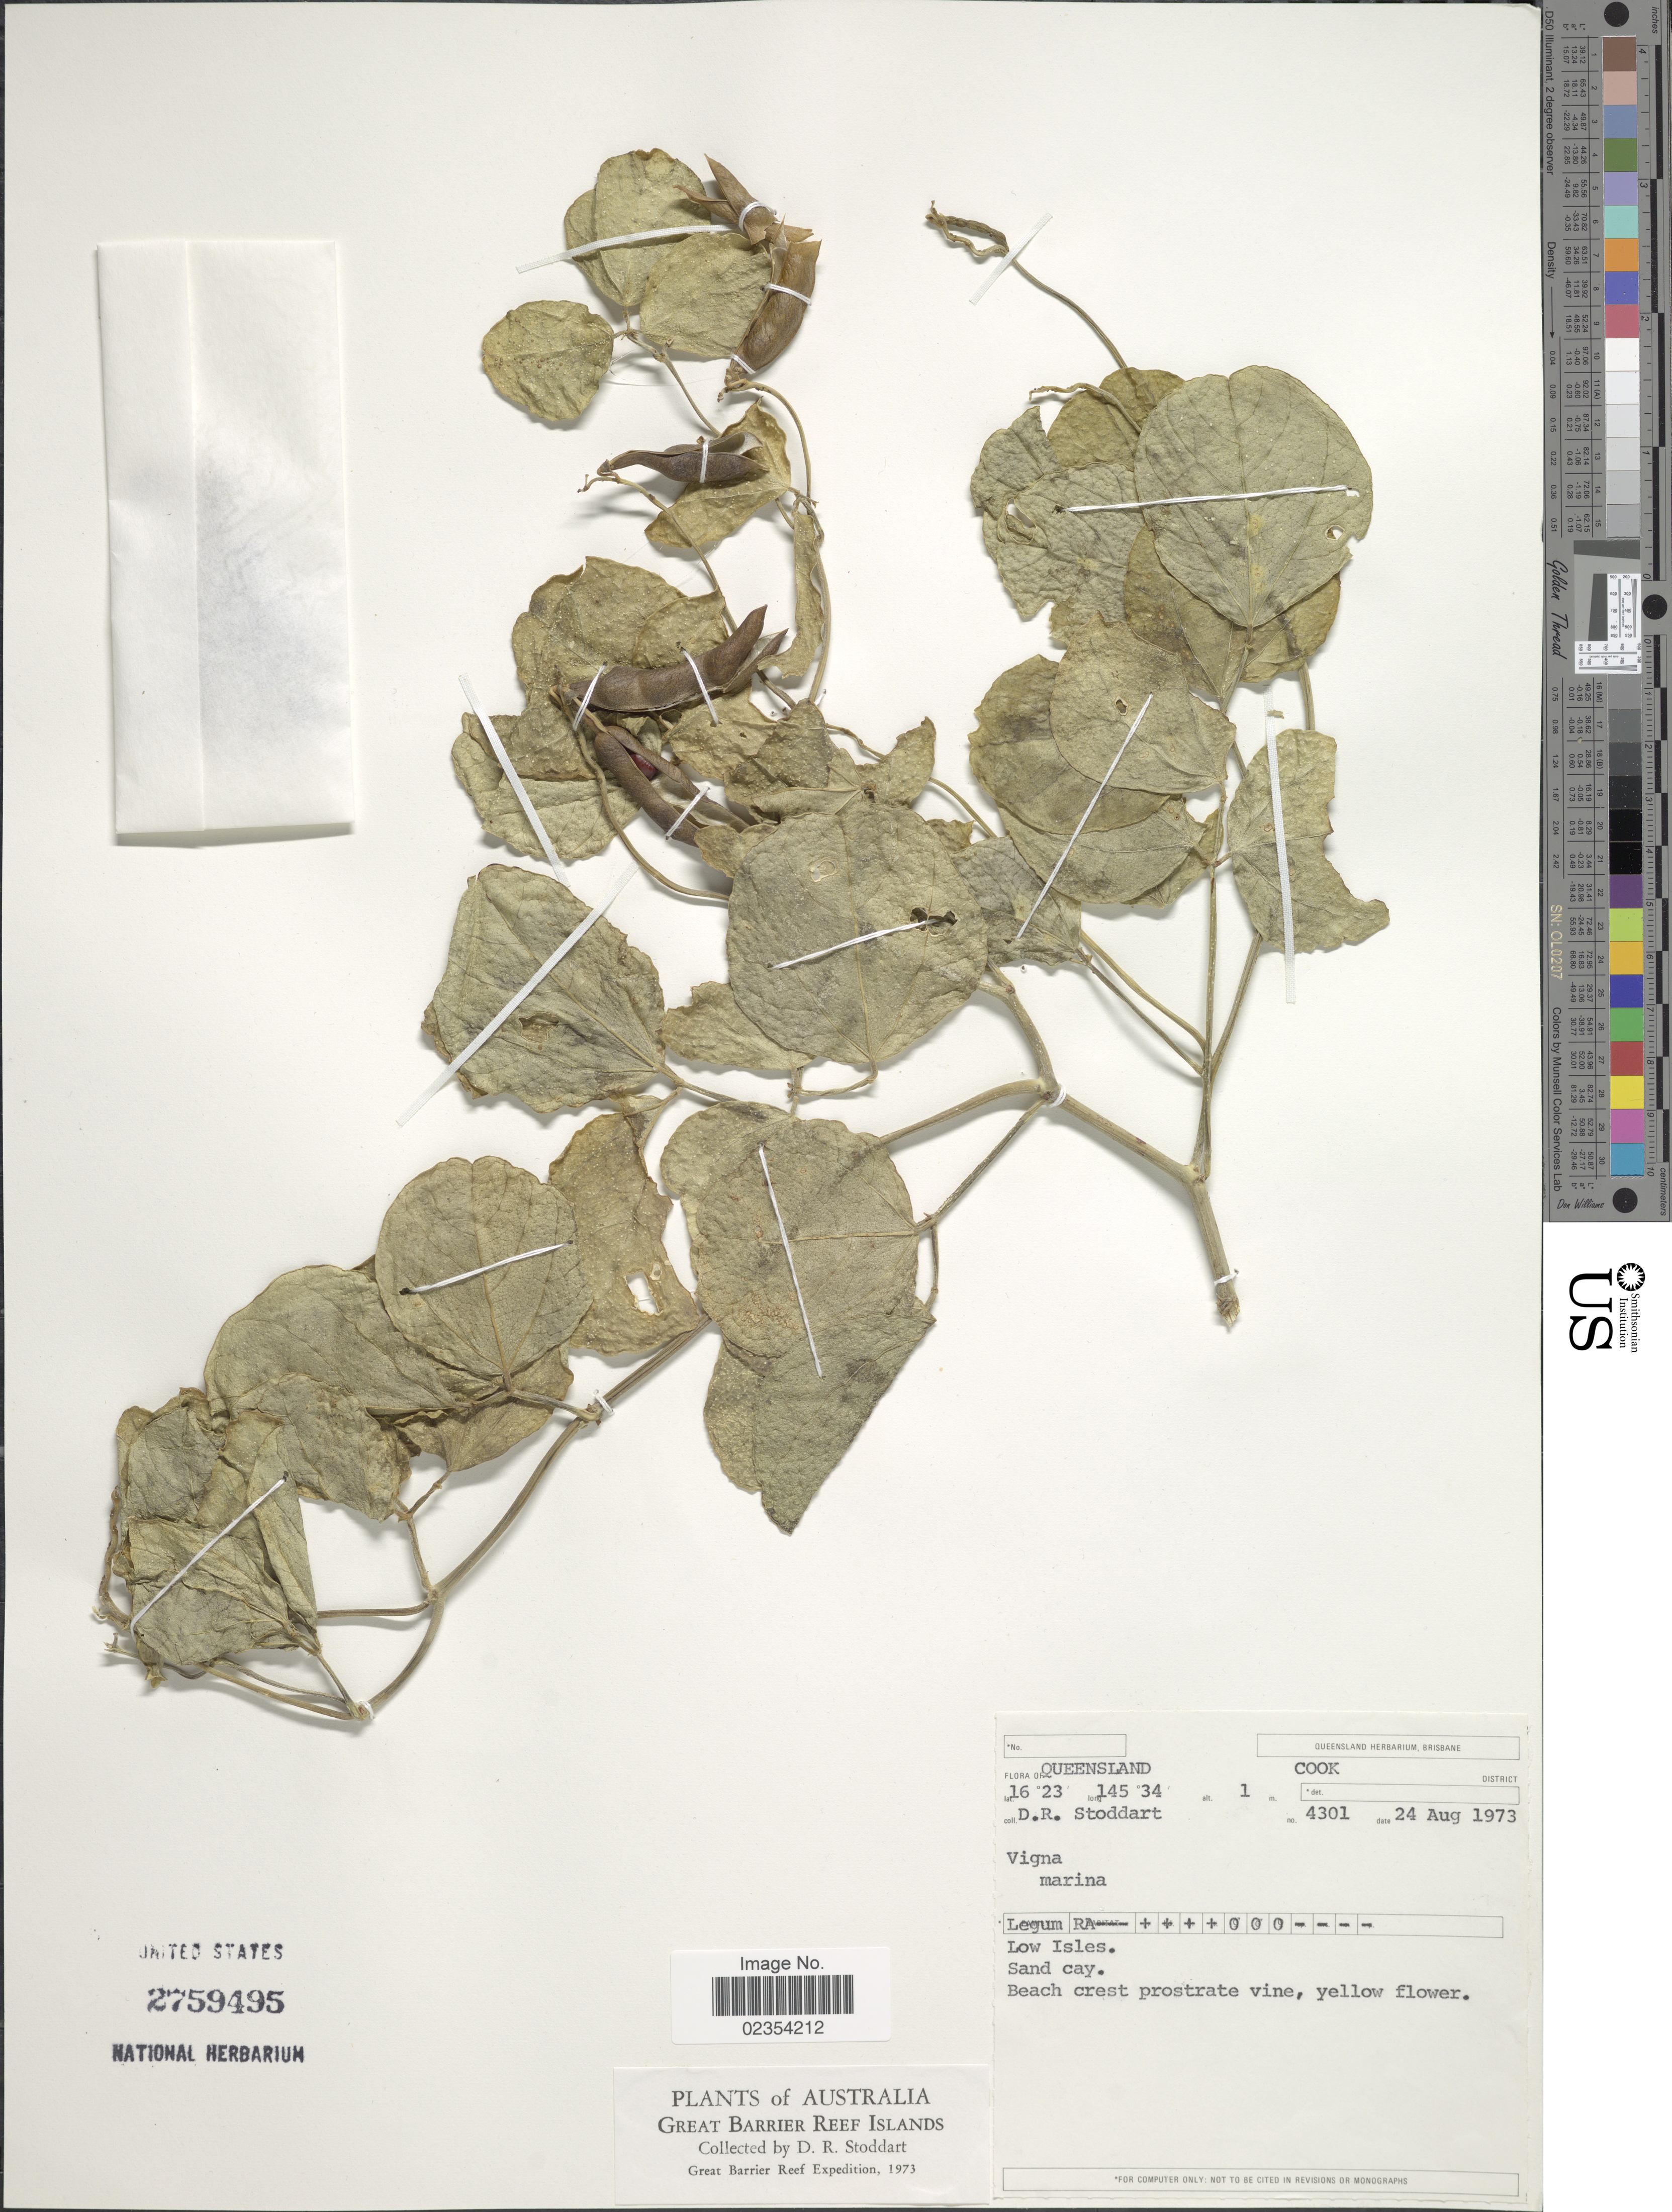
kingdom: Plantae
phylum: Tracheophyta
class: Magnoliopsida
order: Fabales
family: Fabaceae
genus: Vigna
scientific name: Vigna marina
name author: (Burm.) Merr.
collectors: D. R. Stoddart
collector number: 4301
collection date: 1973-08-24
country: Australia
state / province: Queensland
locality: Cook District, Low Isles, Sand cay, Great Barrier Reef Islands.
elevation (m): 1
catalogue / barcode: US 2759495